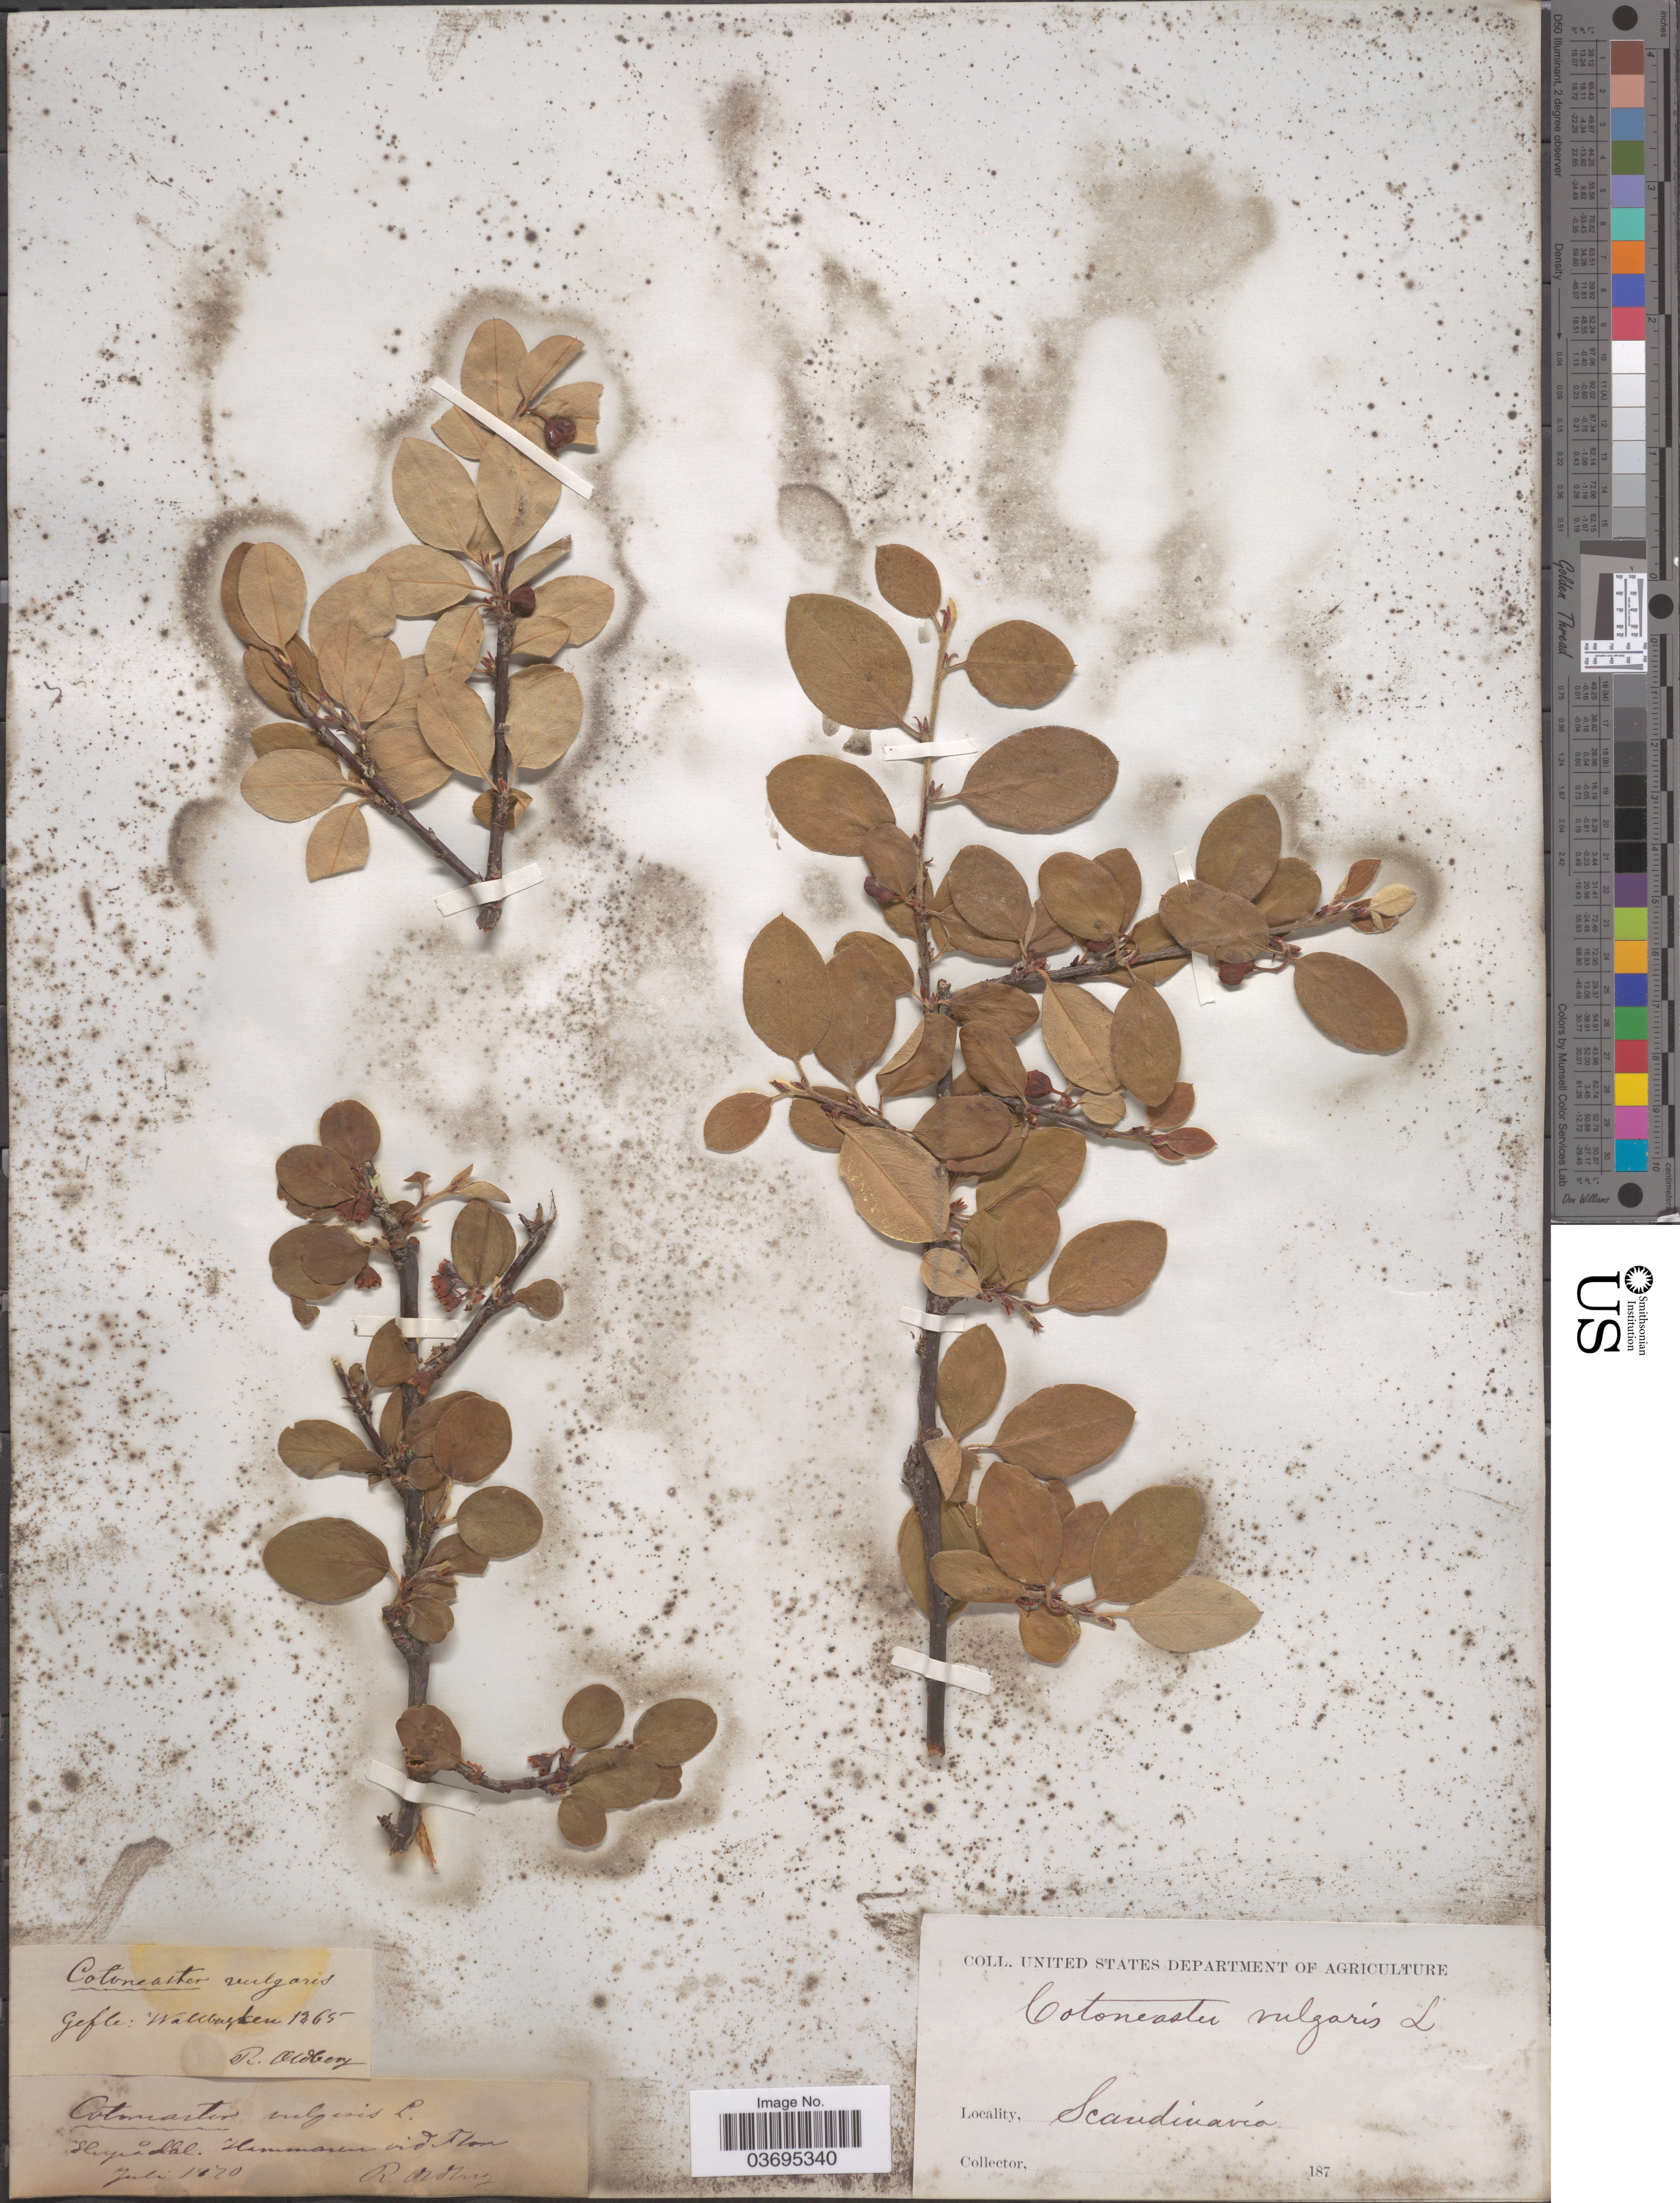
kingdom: Plantae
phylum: Tracheophyta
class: Magnoliopsida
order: Rosales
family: Rosaceae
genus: Cotoneaster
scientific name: Cotoneaster vulgaris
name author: Lindl.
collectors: R. Oldberg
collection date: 1870-07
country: Sweden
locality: Gefle: Wallbacken. Herjeadal. Hammaren vid Flor.